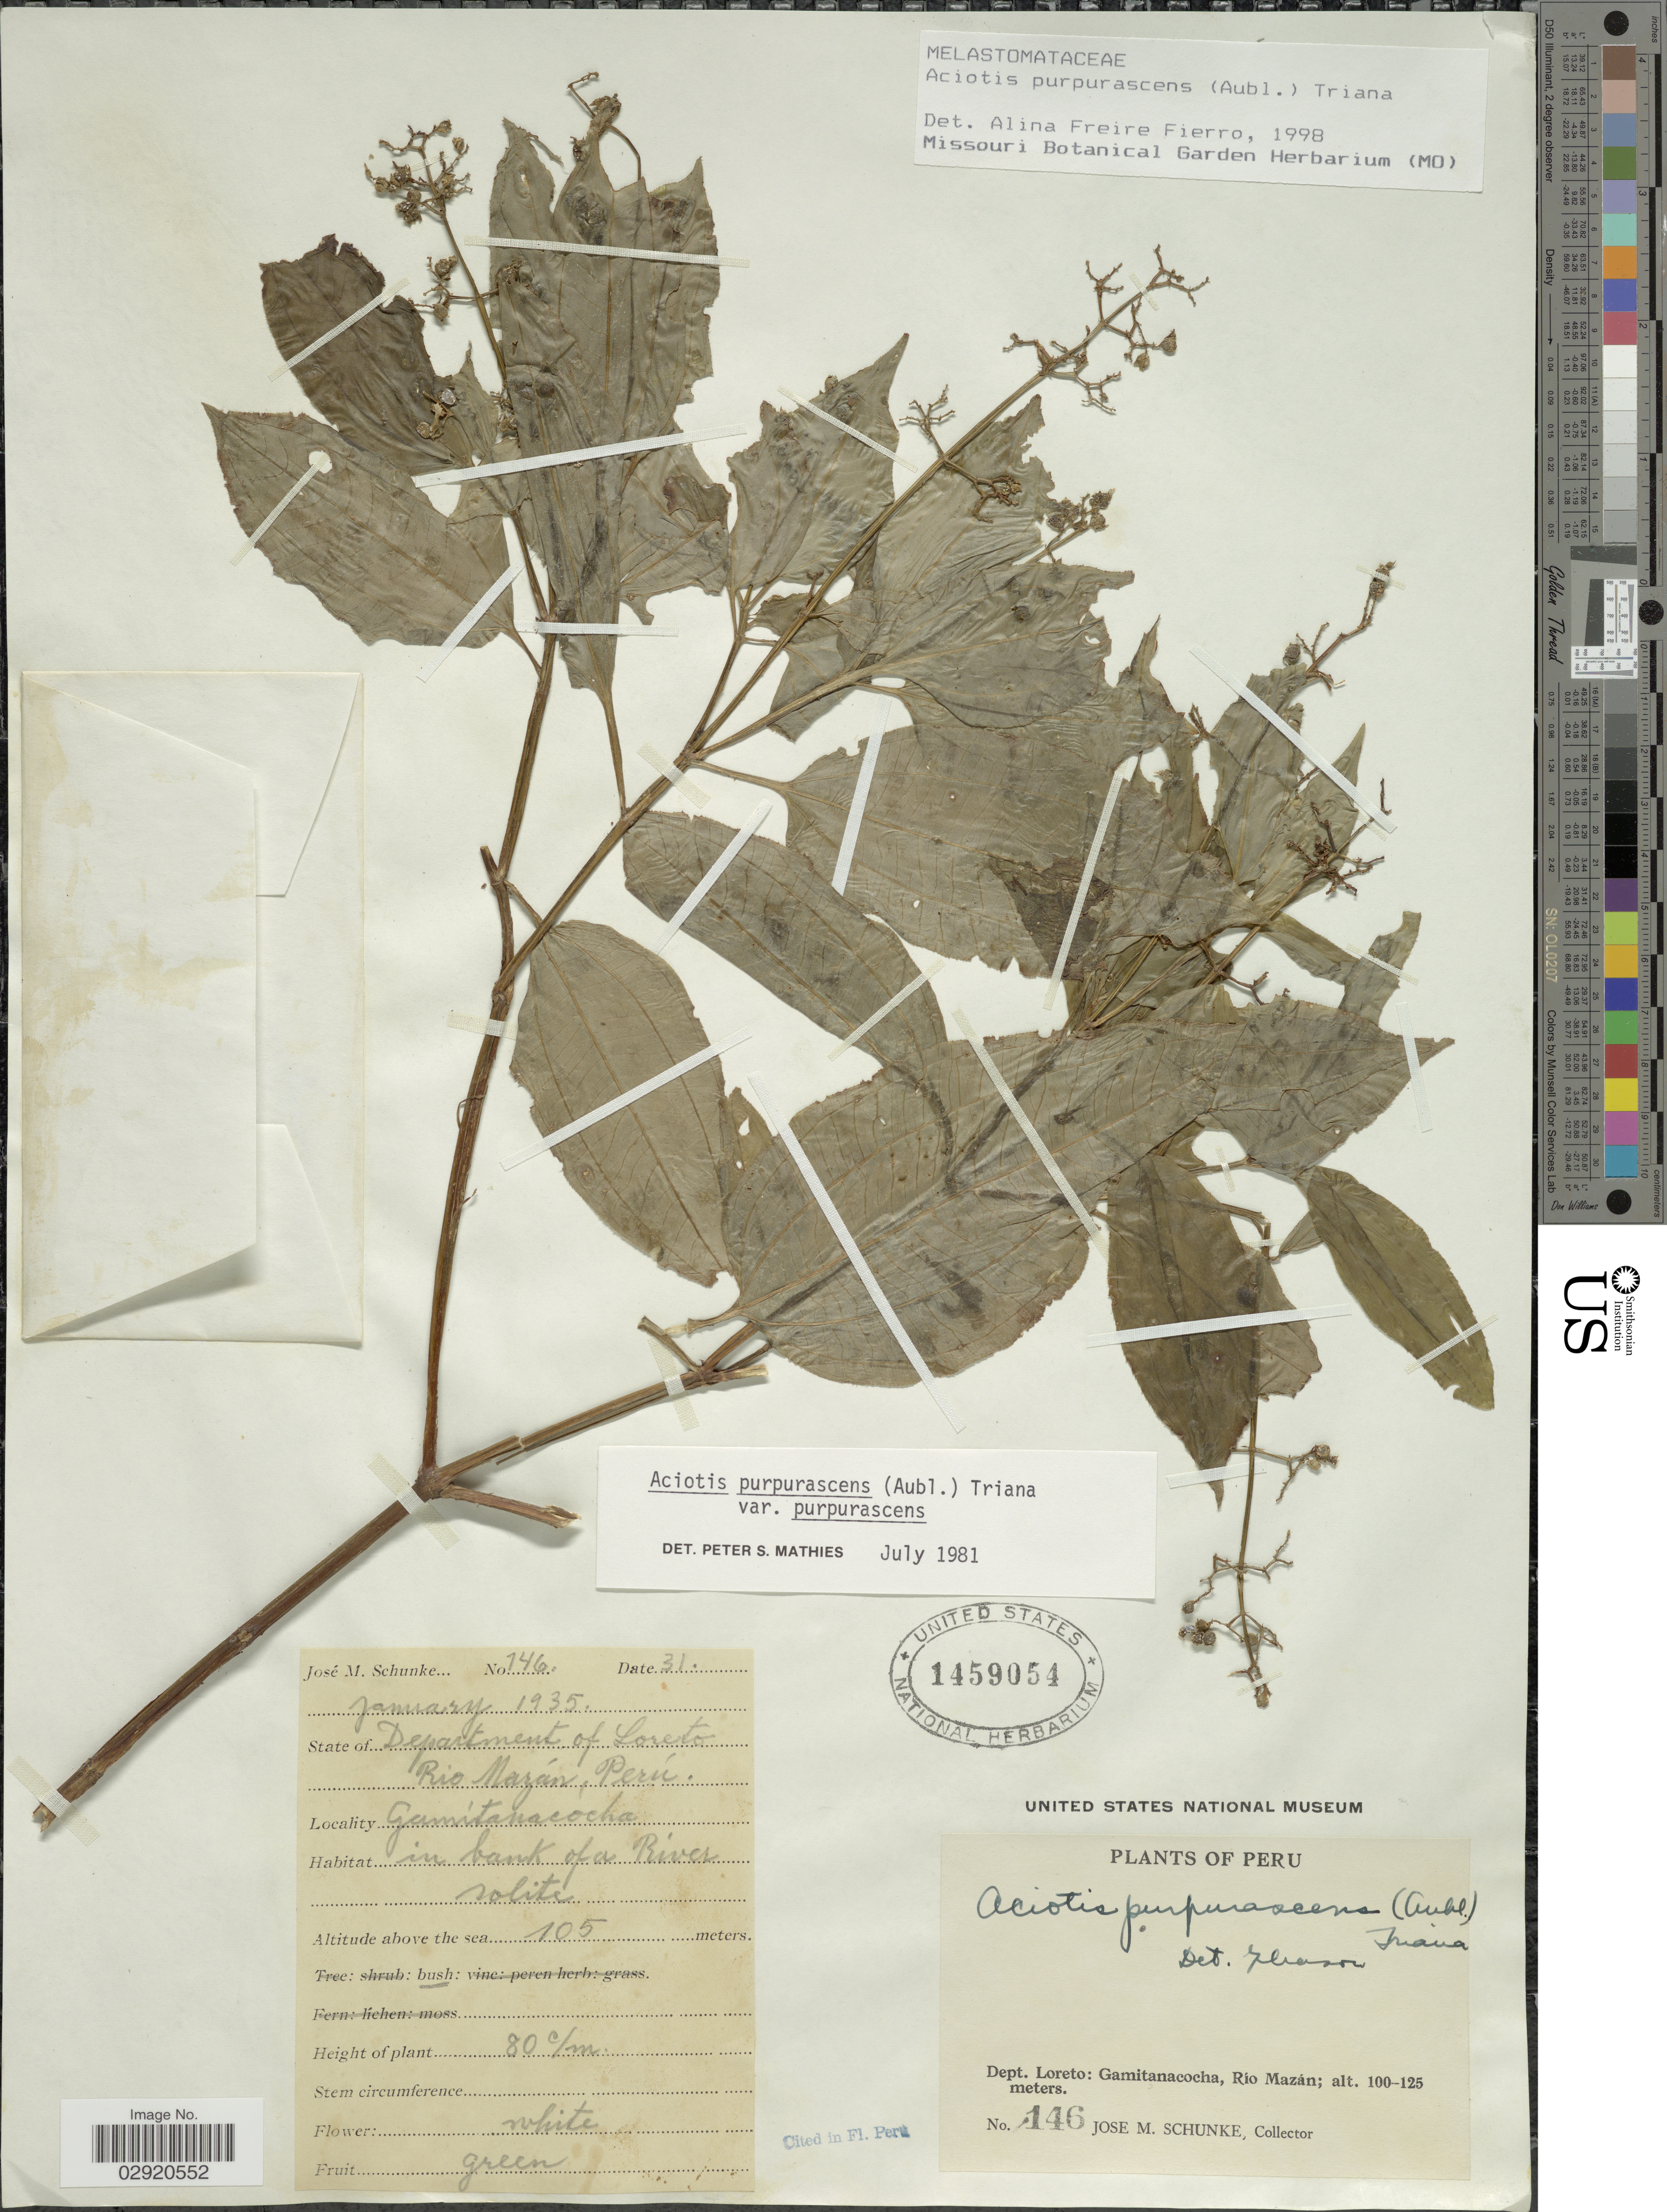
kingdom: Plantae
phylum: Tracheophyta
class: Magnoliopsida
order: Myrtales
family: Melastomataceae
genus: Aciotis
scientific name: Aciotis purpurascens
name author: (Aubl.) Triana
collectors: J. M. Schunke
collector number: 146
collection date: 1935-01-31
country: Peru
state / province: Loreto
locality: Dept. Loreto: Gamitanacocha, Río Mazán.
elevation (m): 105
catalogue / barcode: US 1459054